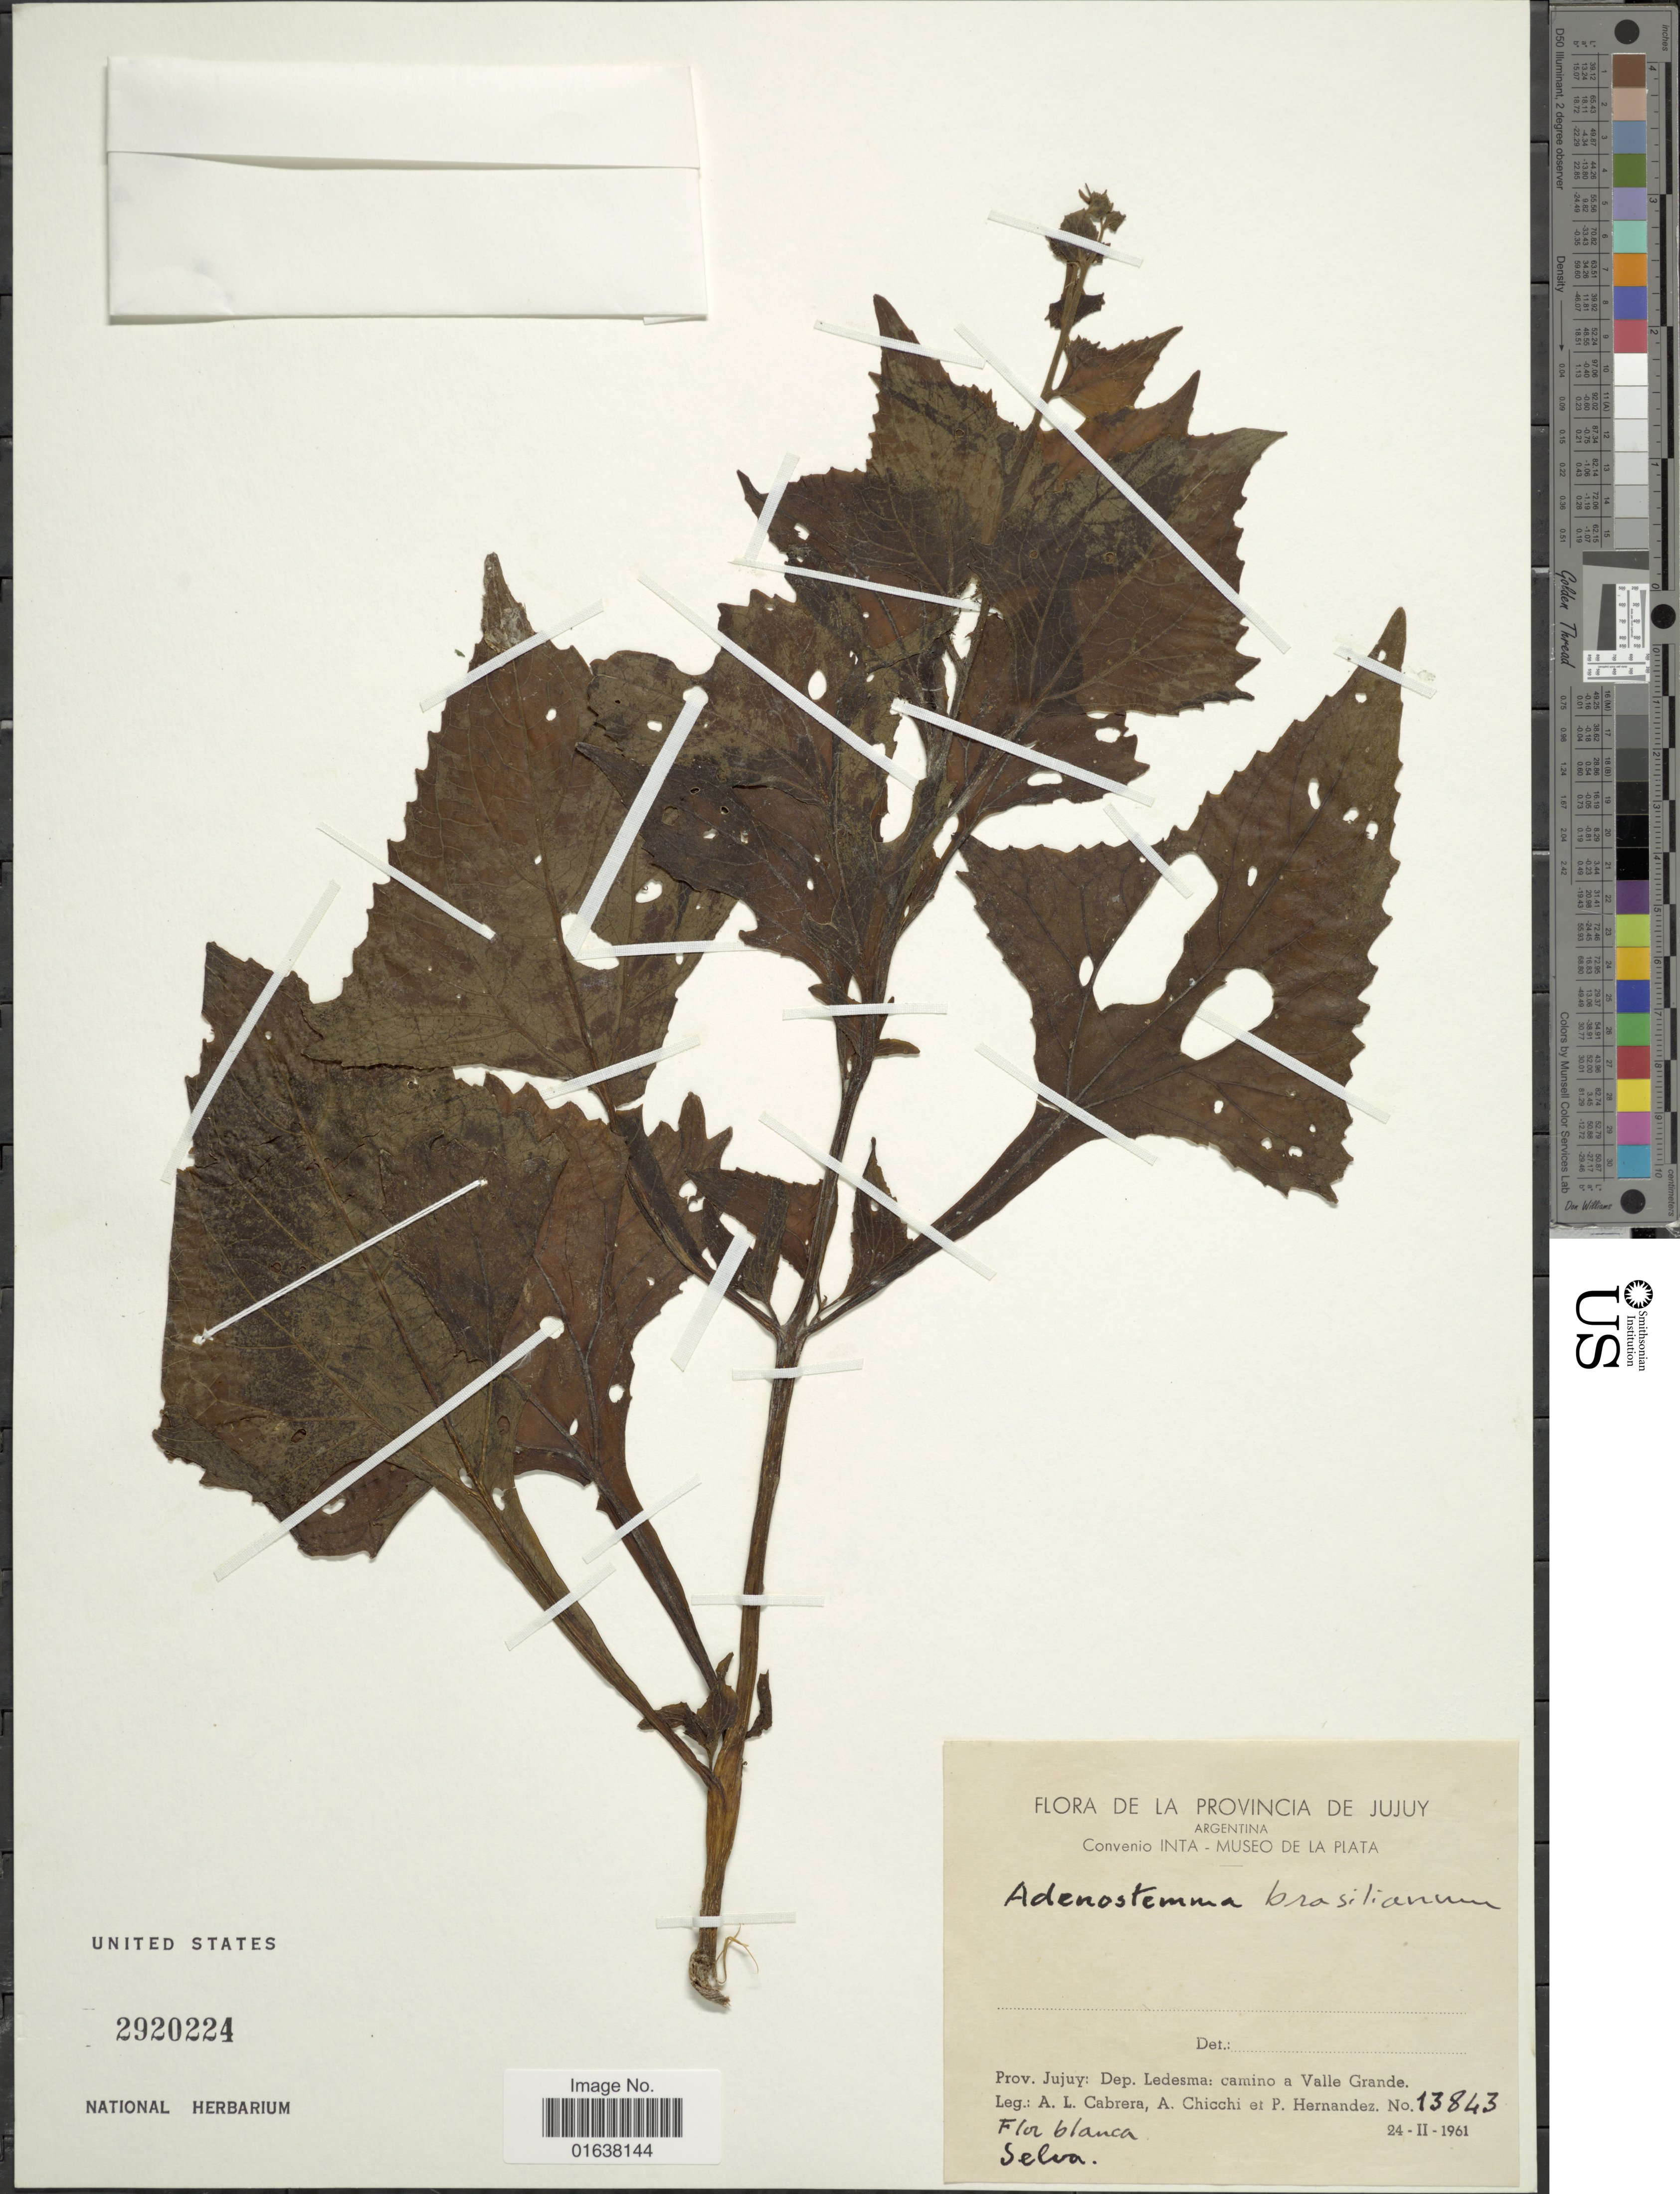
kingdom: Plantae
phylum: Tracheophyta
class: Magnoliopsida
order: Asterales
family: Asteraceae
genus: Adenostemma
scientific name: Adenostemma brasilianum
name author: (Pers.) Cass.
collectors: A. L. Cabrera, A. Chicchi & P. Hernandez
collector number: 13843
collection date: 1961-02-24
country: Argentina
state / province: Jujuy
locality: Dep. Ledesma: camino a Valle Grande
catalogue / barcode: US 2920224